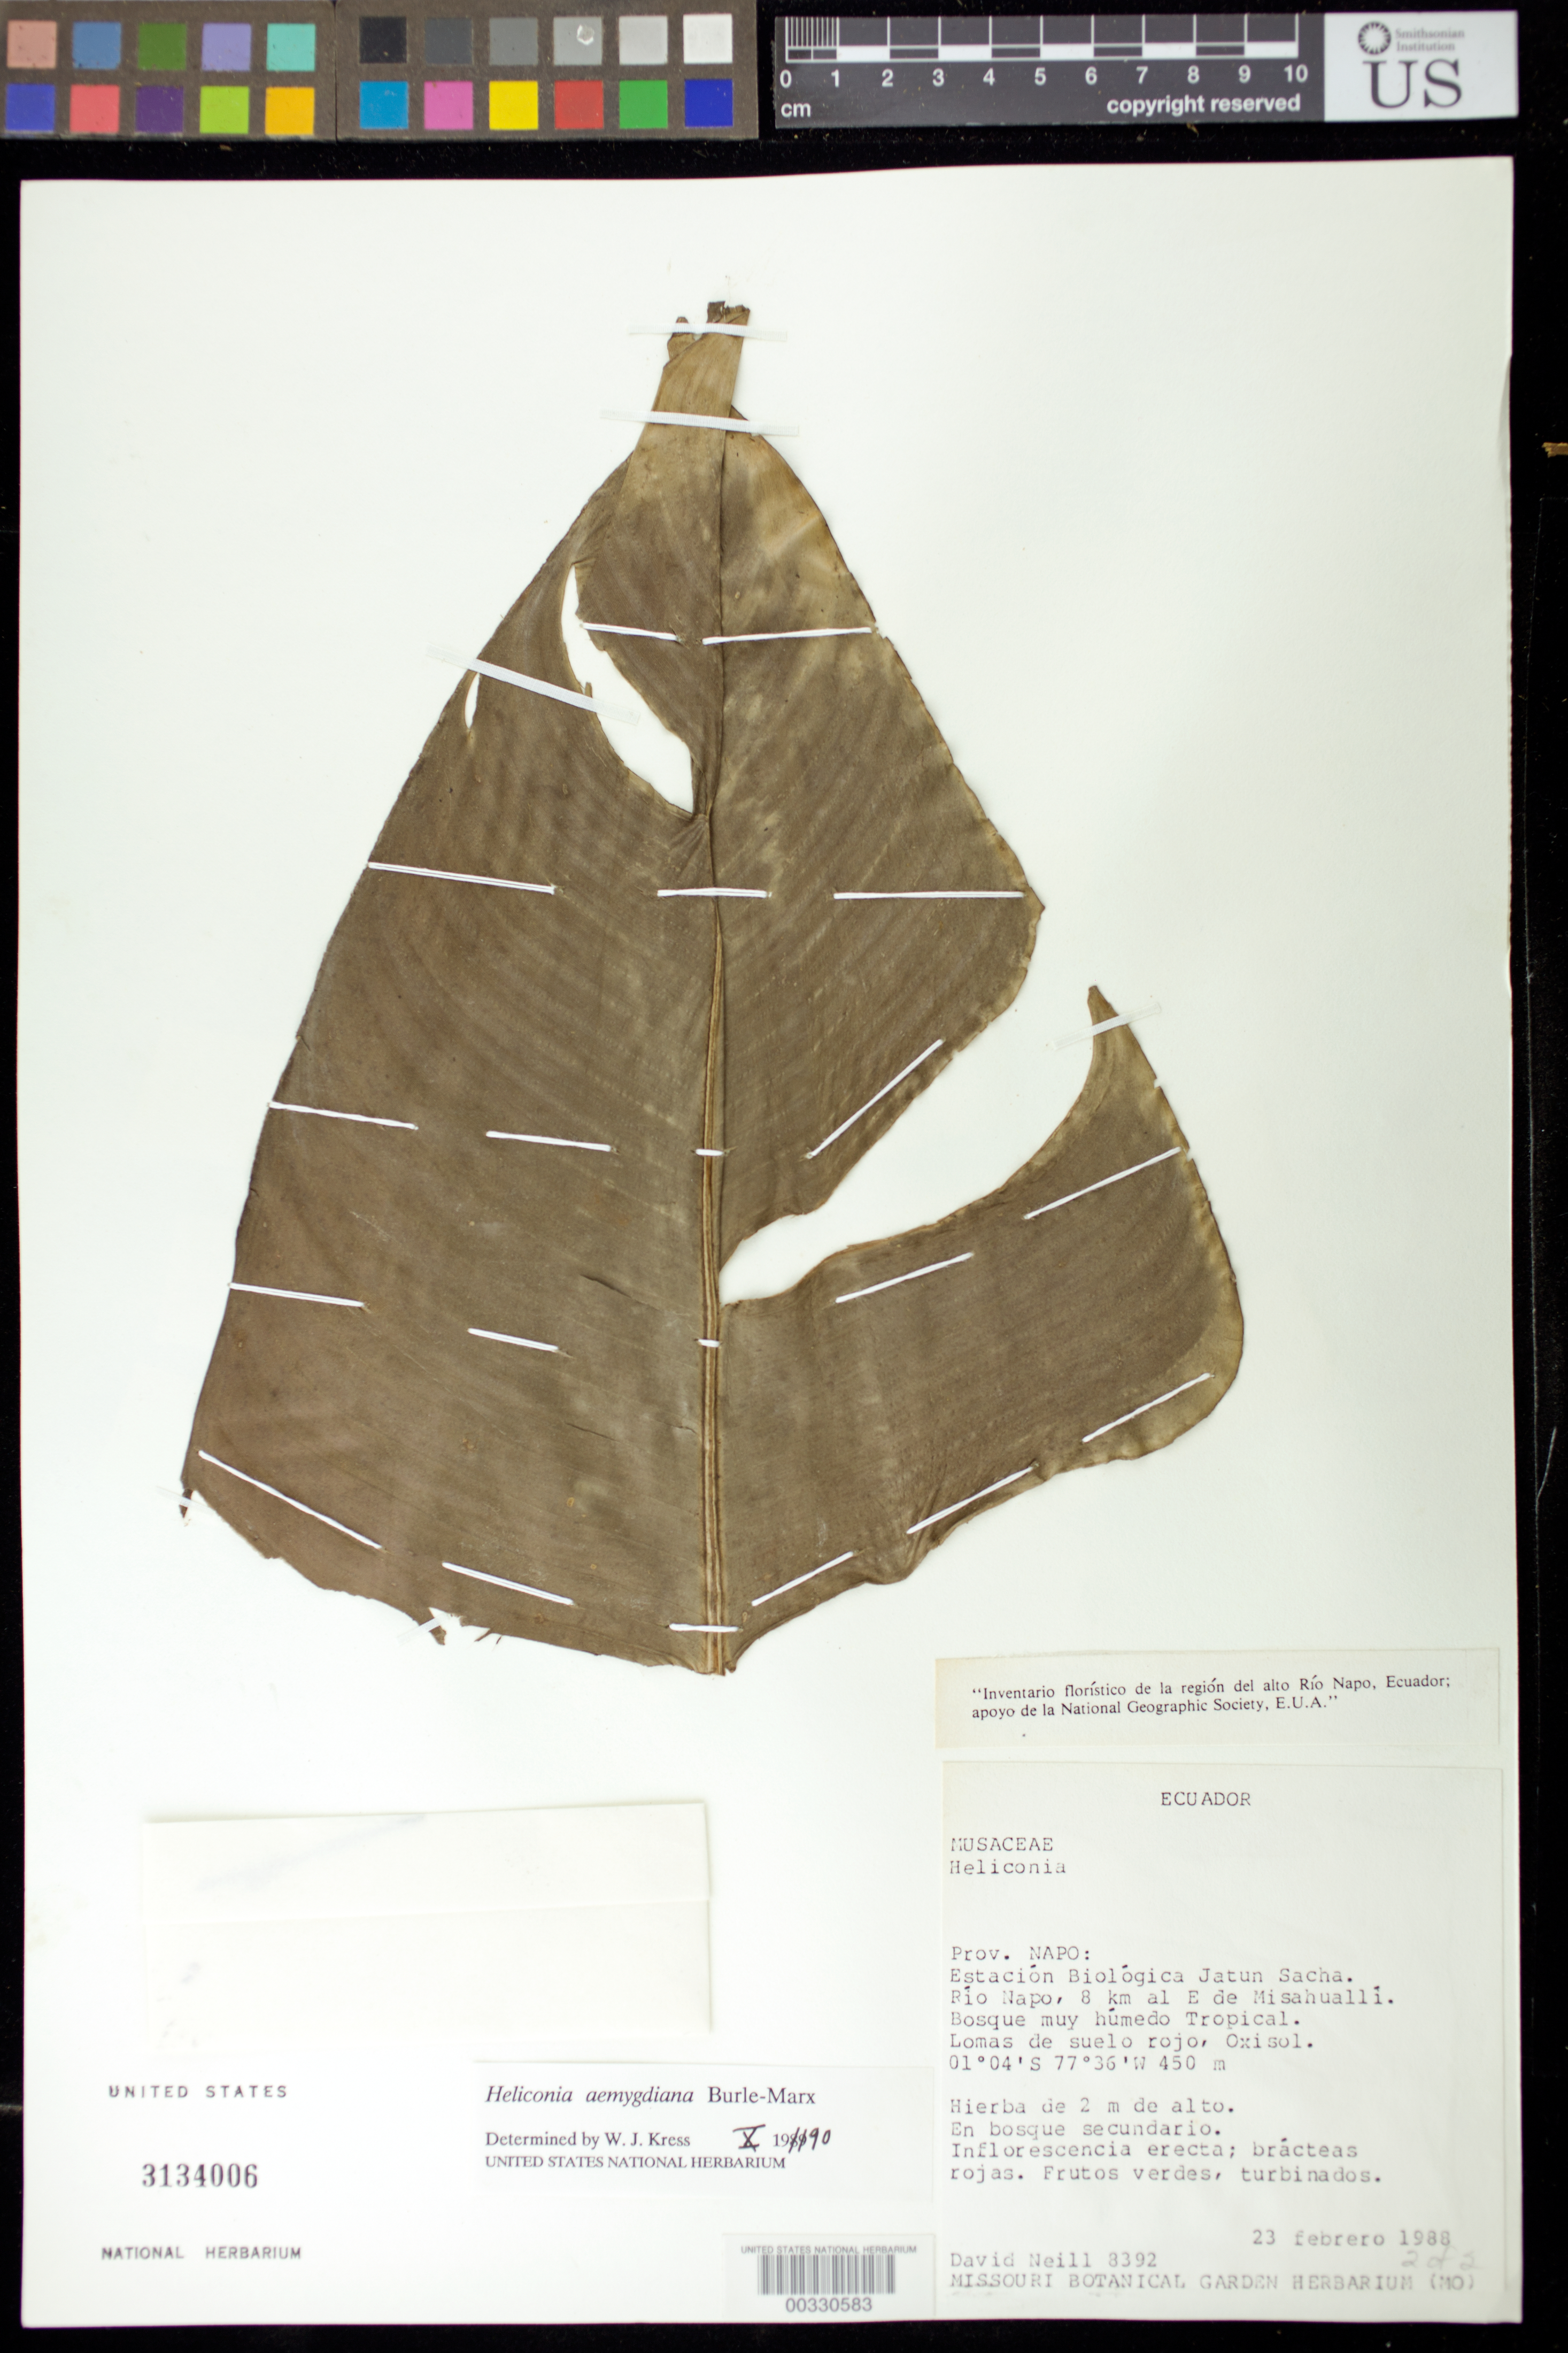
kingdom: Plantae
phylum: Tracheophyta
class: Liliopsida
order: Zingiberales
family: Heliconiaceae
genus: Heliconia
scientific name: Heliconia aemygdiana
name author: Burle-Marx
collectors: D. A. Neill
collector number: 8392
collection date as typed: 23 Feb 1988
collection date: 1988-02-23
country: Ecuador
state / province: Napo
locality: Estacion biologica jatun sacha, Rio Napo, 8 km E of misahualli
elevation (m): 450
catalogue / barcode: US 3134006